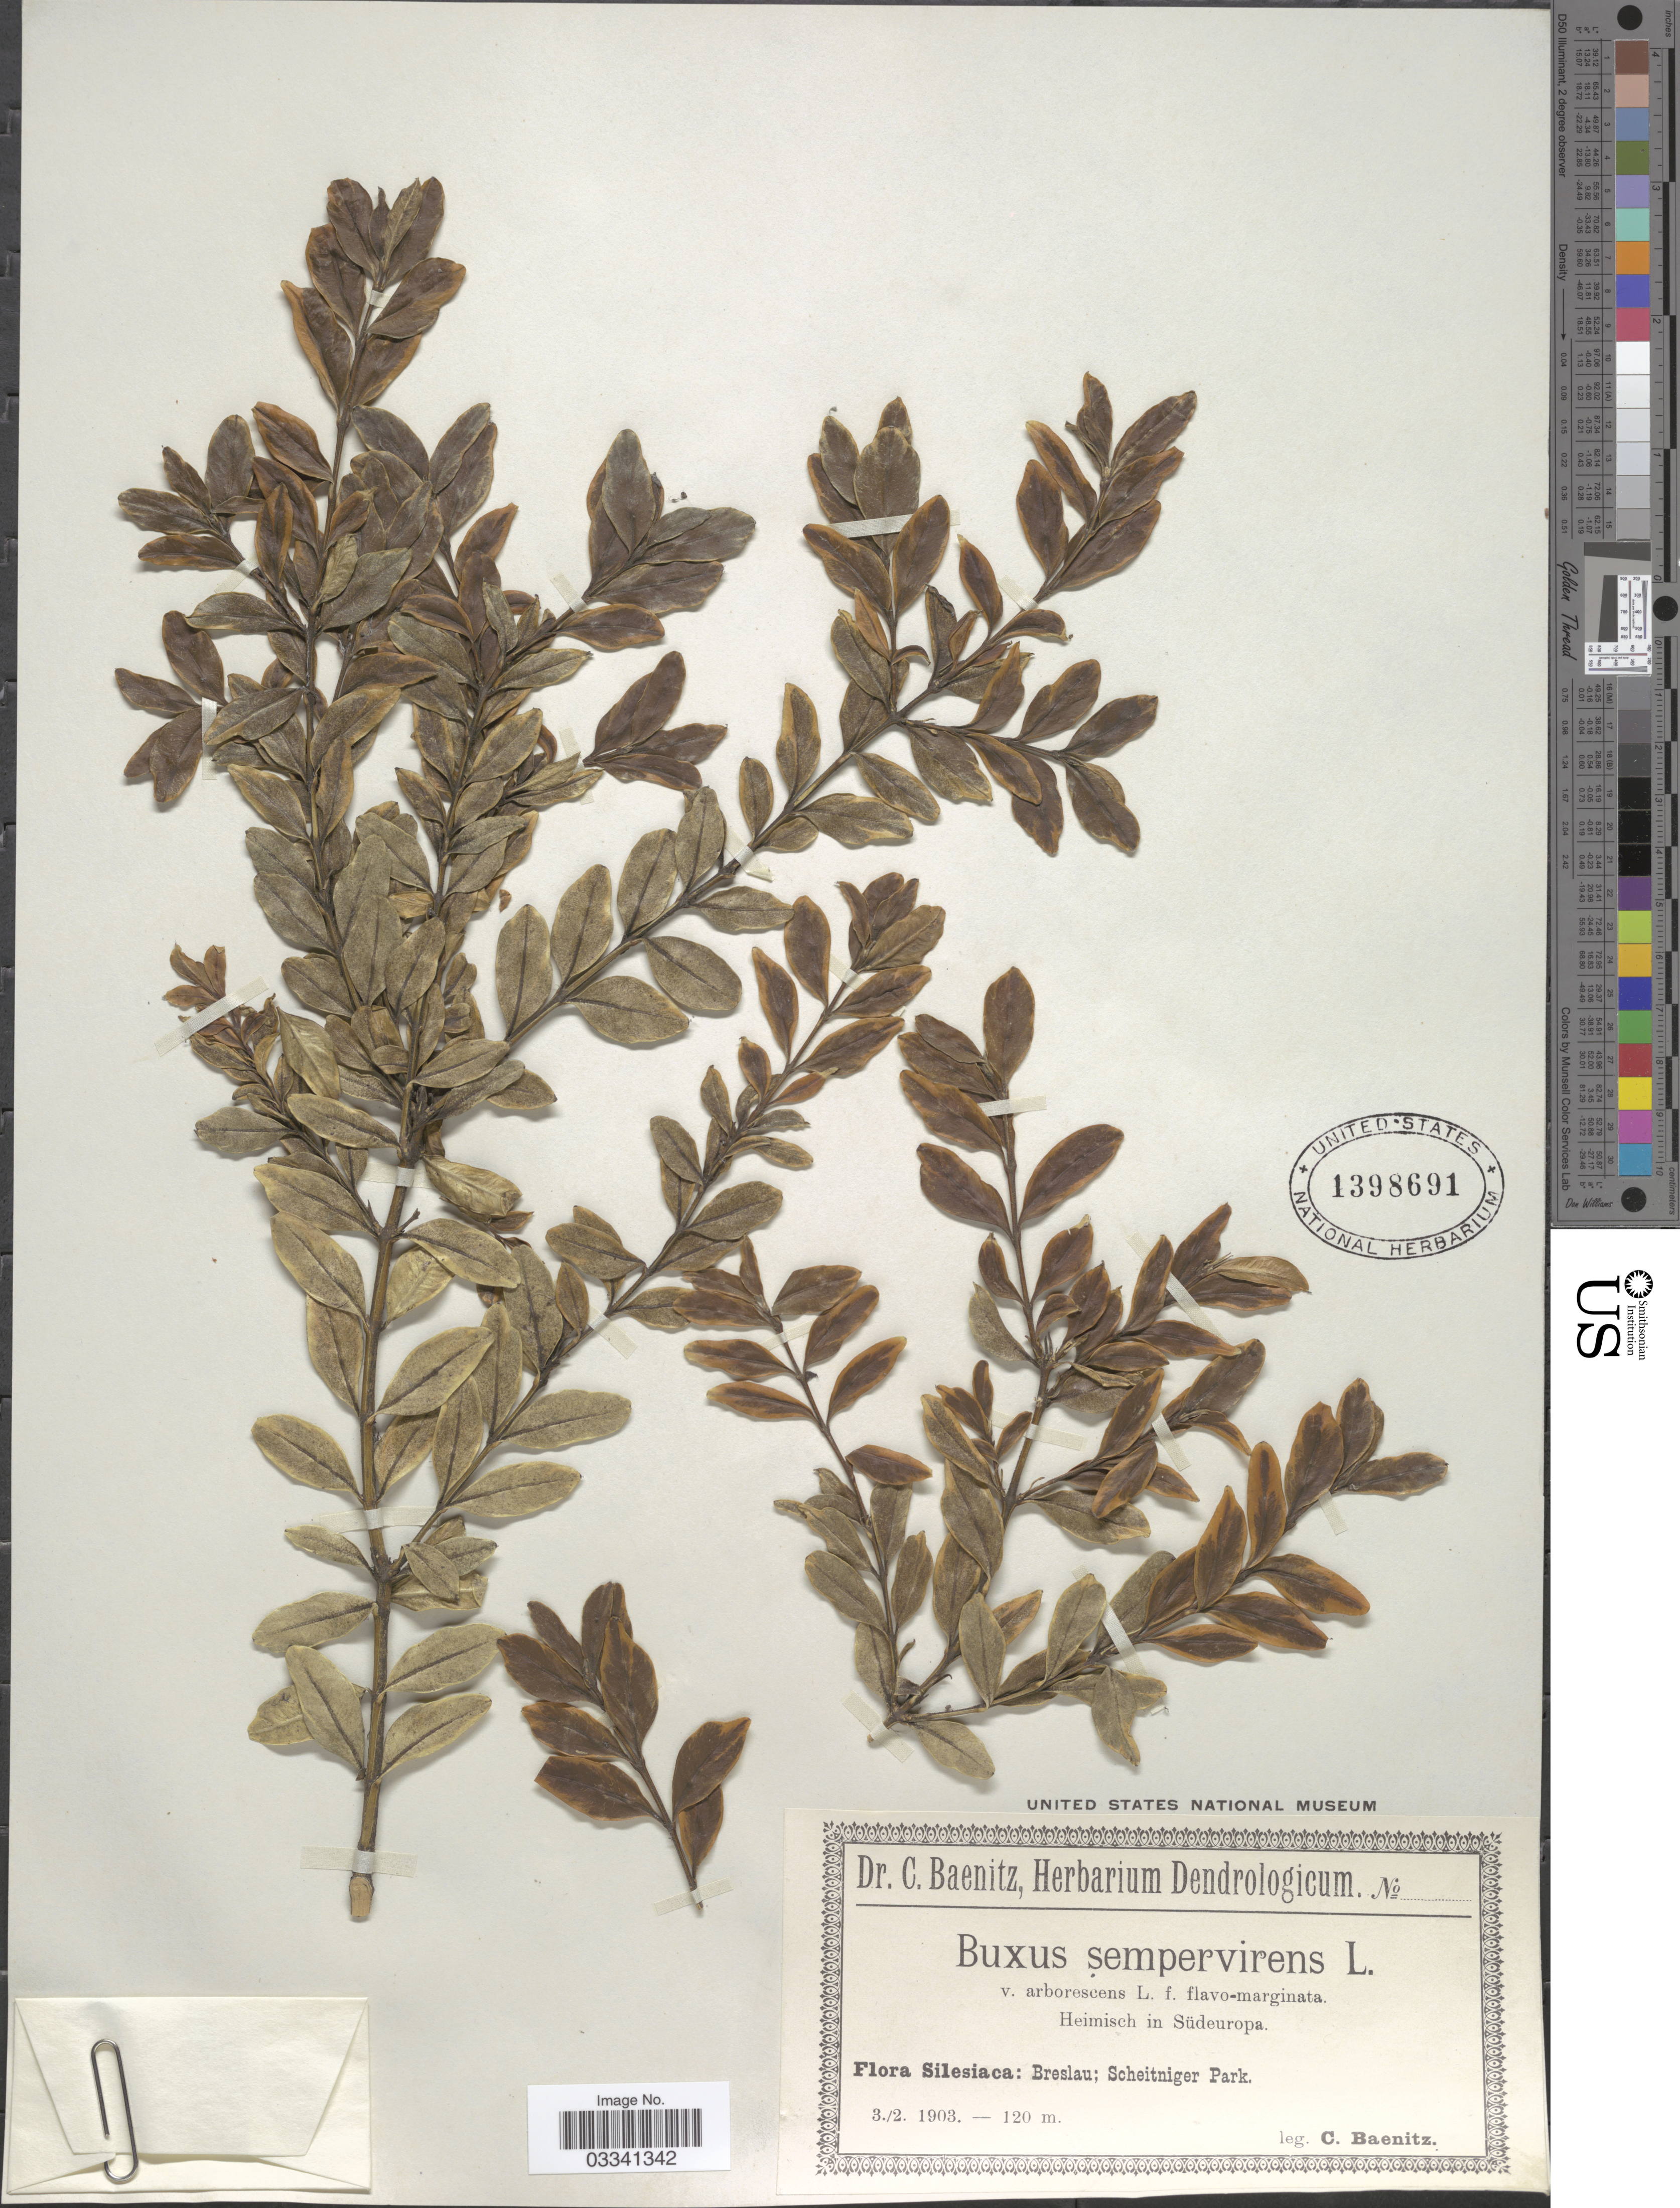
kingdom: Plantae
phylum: Tracheophyta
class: Magnoliopsida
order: Buxales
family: Buxaceae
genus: Buxus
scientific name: Buxus sempervirens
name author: L.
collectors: C. G. Baenitz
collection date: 1903-02-03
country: Poland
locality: Silesiaca: Breslau; Scheitniger Park.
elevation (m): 120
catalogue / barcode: US 1398691